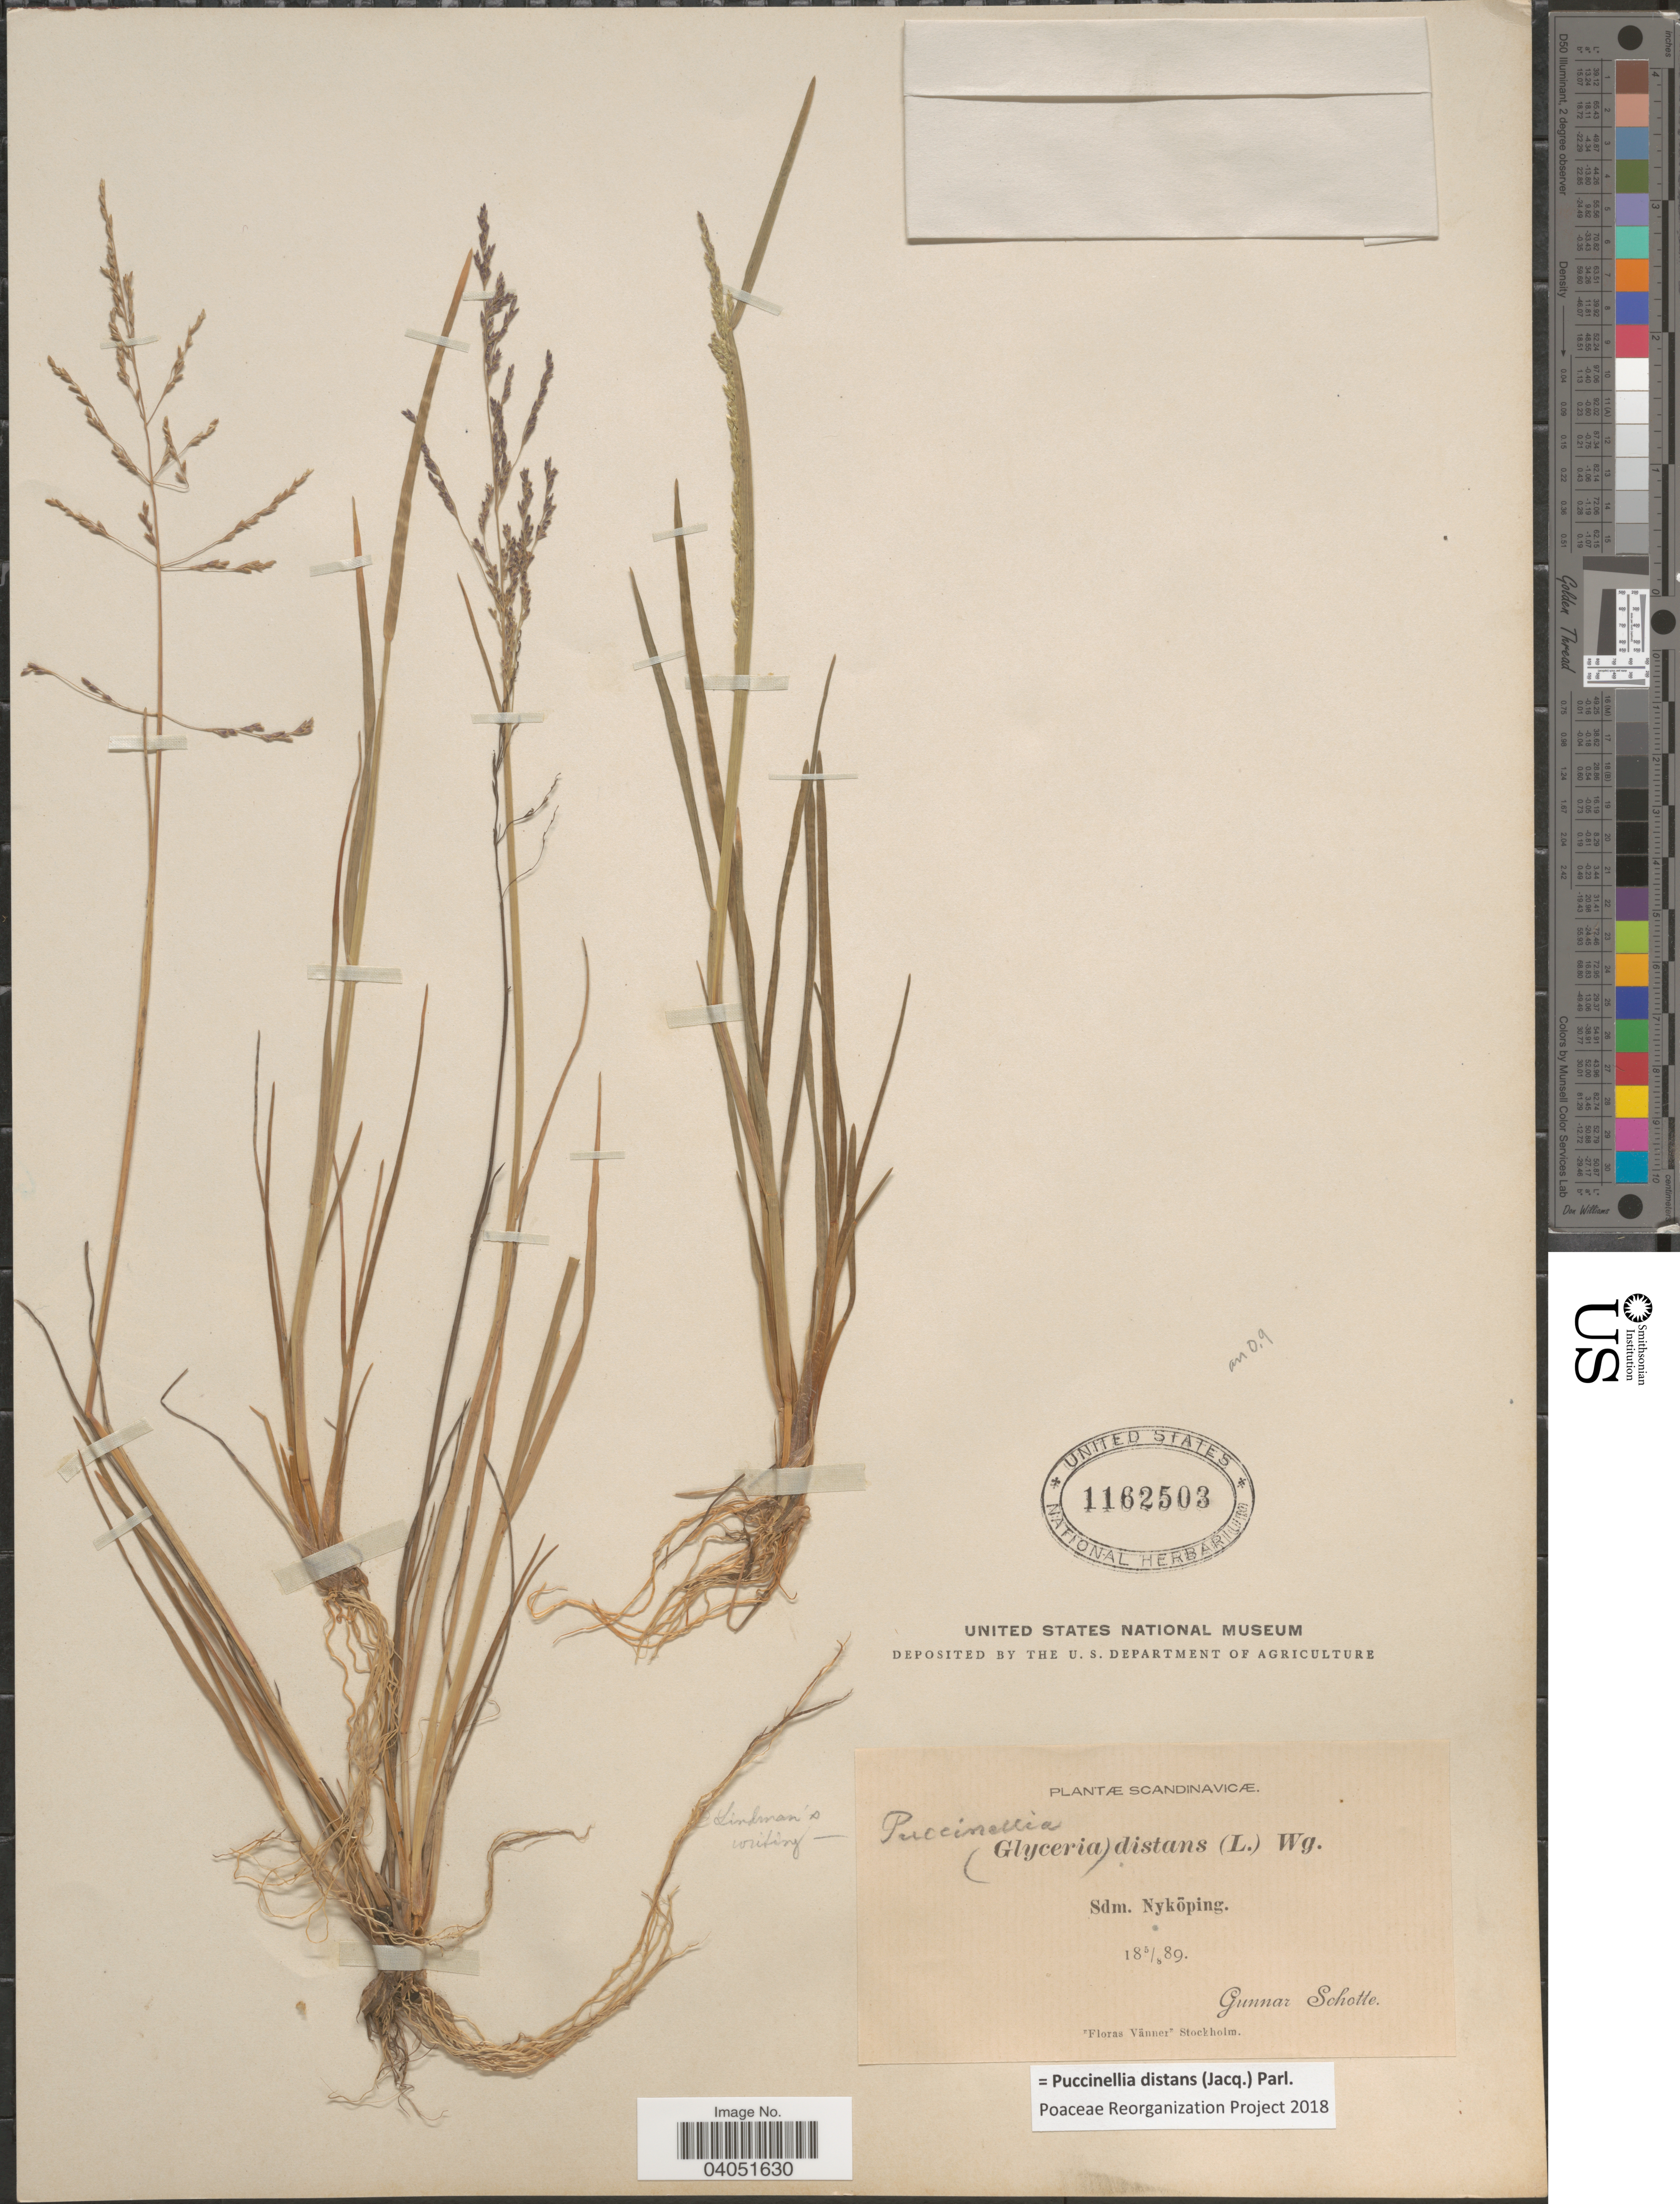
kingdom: Plantae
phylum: Tracheophyta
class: Liliopsida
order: Poales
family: Poaceae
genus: Puccinellia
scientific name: Puccinellia distans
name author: (Jacq.) Parl.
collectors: G. Schotte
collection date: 1889-08-05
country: Sweden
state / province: Sodermanland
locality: Scandinavicæ. Sdm. Nyköping.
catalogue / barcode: US 1162503